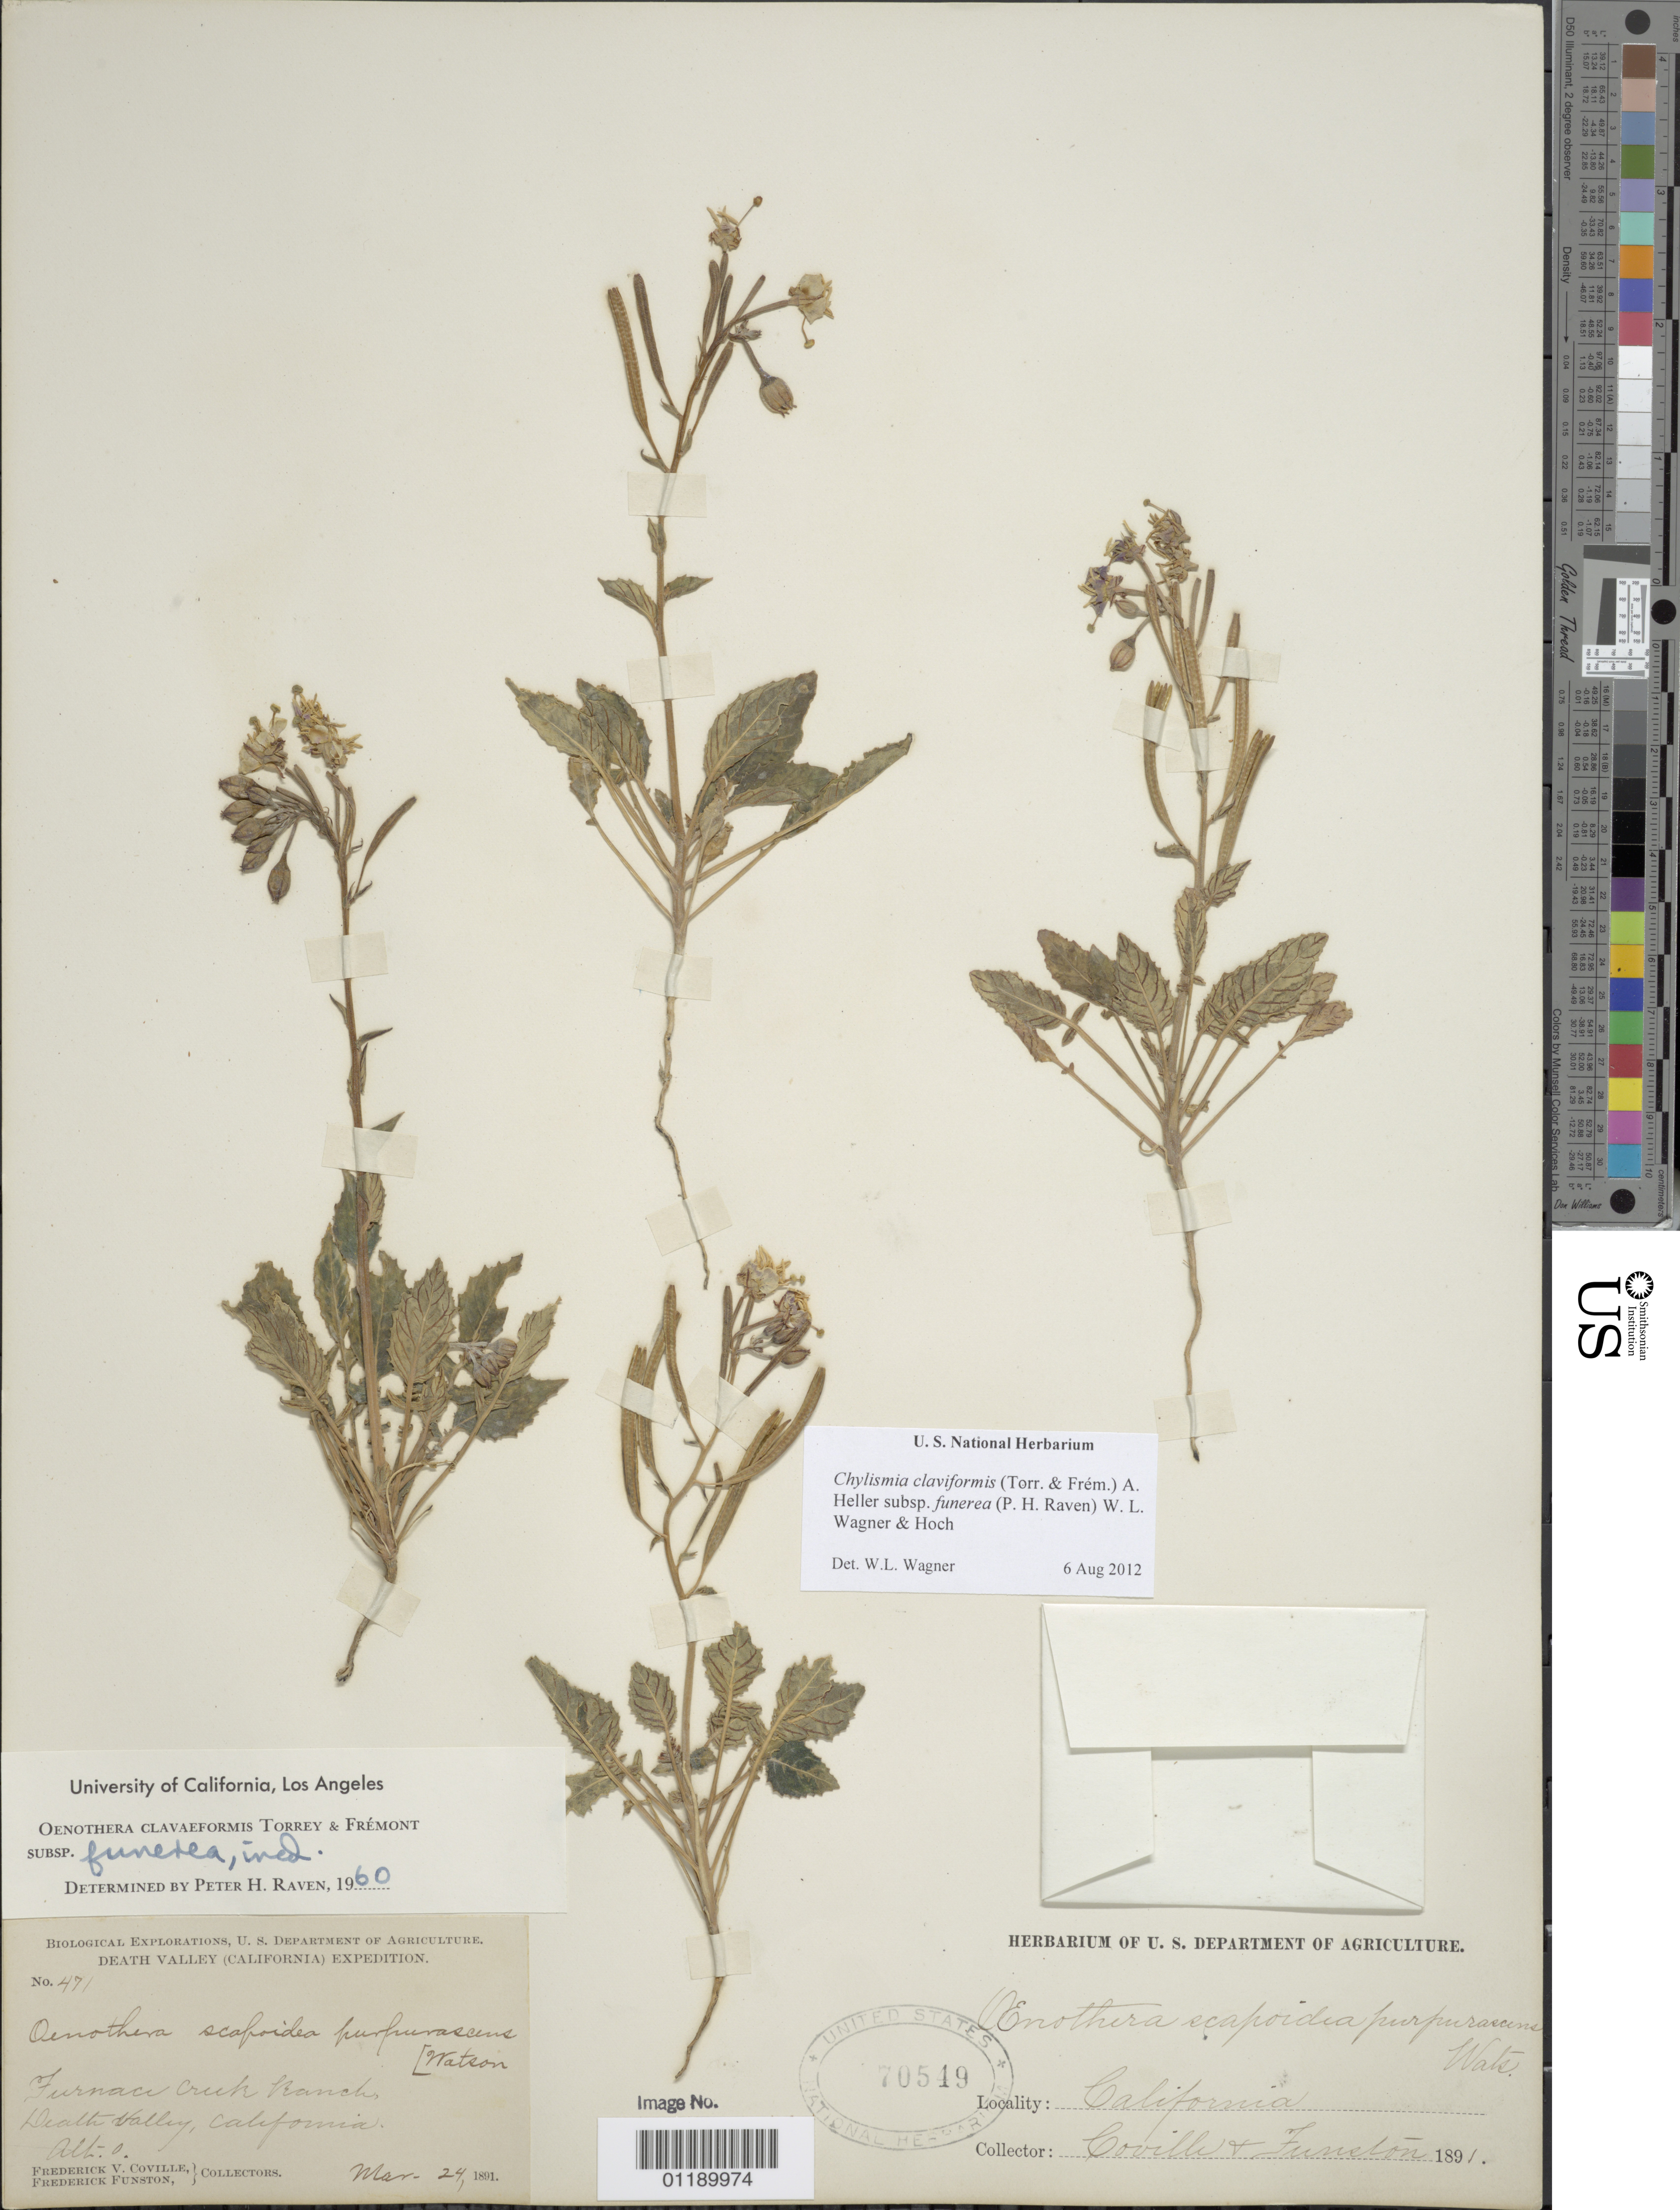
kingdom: Plantae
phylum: Tracheophyta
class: Magnoliopsida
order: Myrtales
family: Onagraceae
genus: Chylismia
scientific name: Chylismia claviformis subsp. funerea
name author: (P.H. Raven) W.L. Wagner & Hoch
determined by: Wagner, W. L., (BOT), Smithsonian Institution - National Museum of Natural History (UNITED STATES)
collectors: F. V. Coville & F. Funston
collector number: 471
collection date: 1891-03-24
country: United States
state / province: California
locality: Furnace Creek Ranch, Death Valley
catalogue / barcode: US 70549